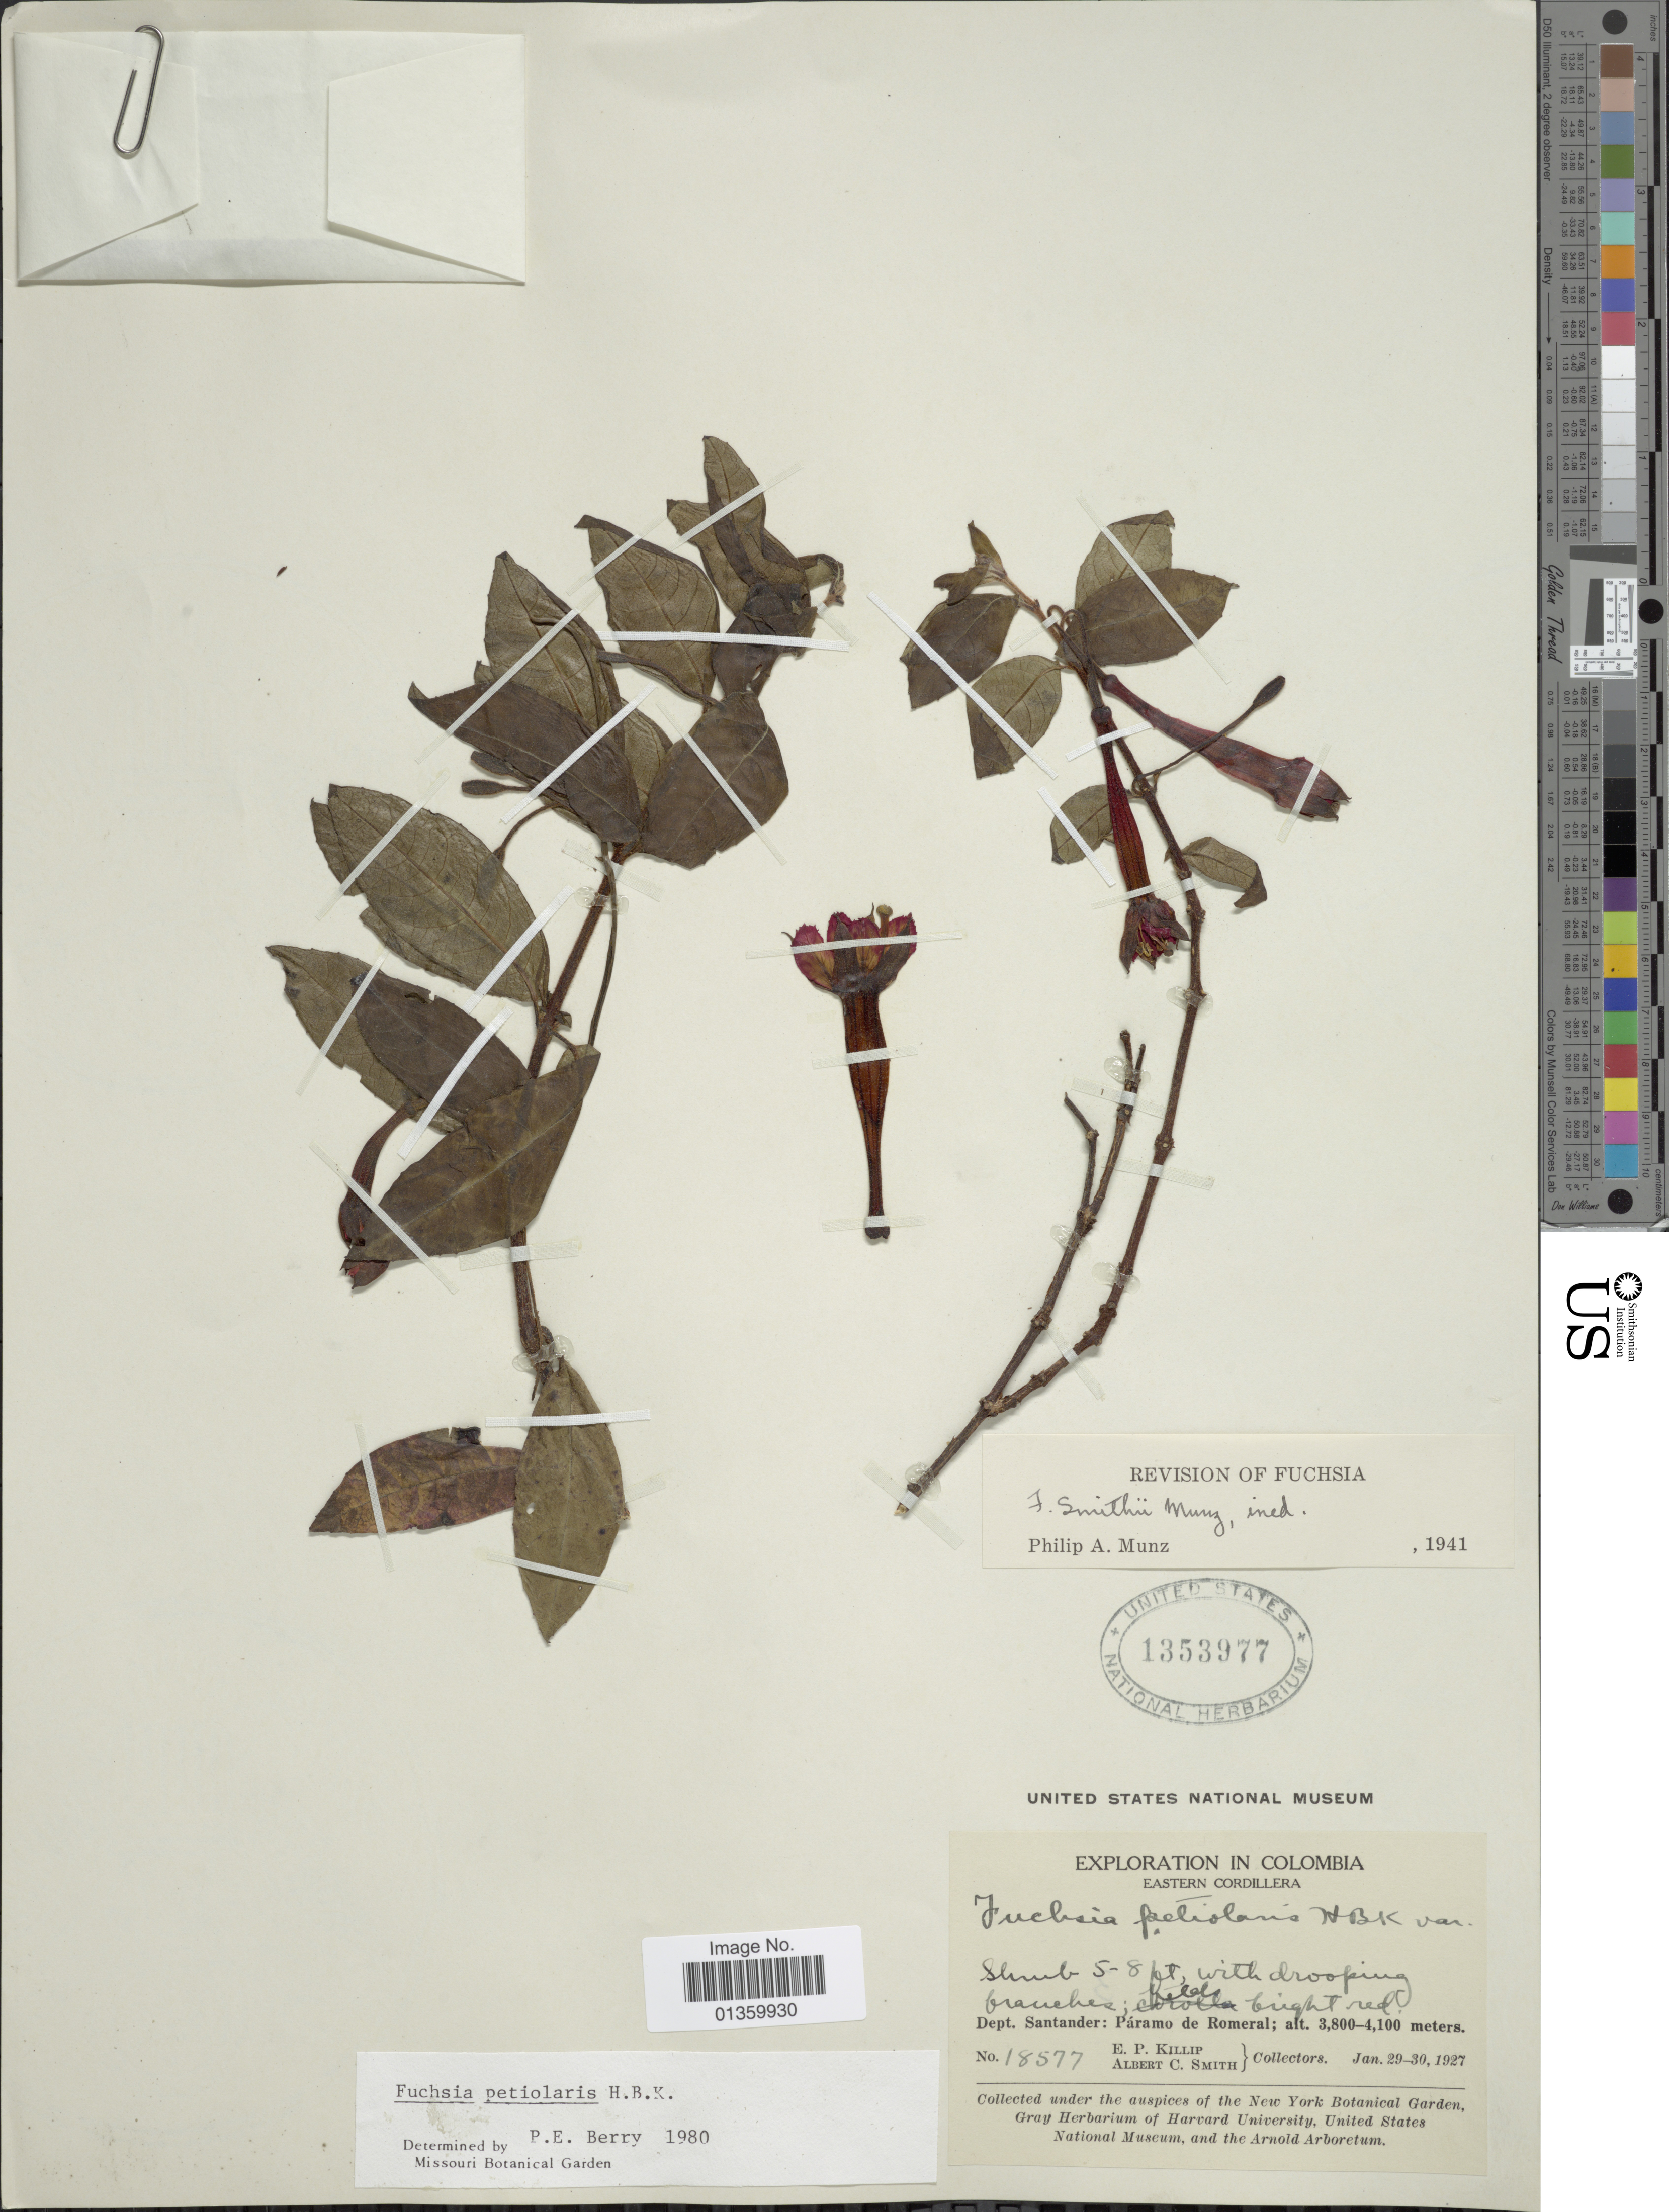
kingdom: Plantae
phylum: Tracheophyta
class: Magnoliopsida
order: Myrtales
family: Onagraceae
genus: Fuchsia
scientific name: Fuchsia petiolaris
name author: Kunth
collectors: E. P. Killip & A. C. Smith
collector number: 18577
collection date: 1927-01-29/1927-01-30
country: Colombia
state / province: Santander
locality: Eastern Cordillera. Páramo de Romeral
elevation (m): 3800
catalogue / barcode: US 1353977